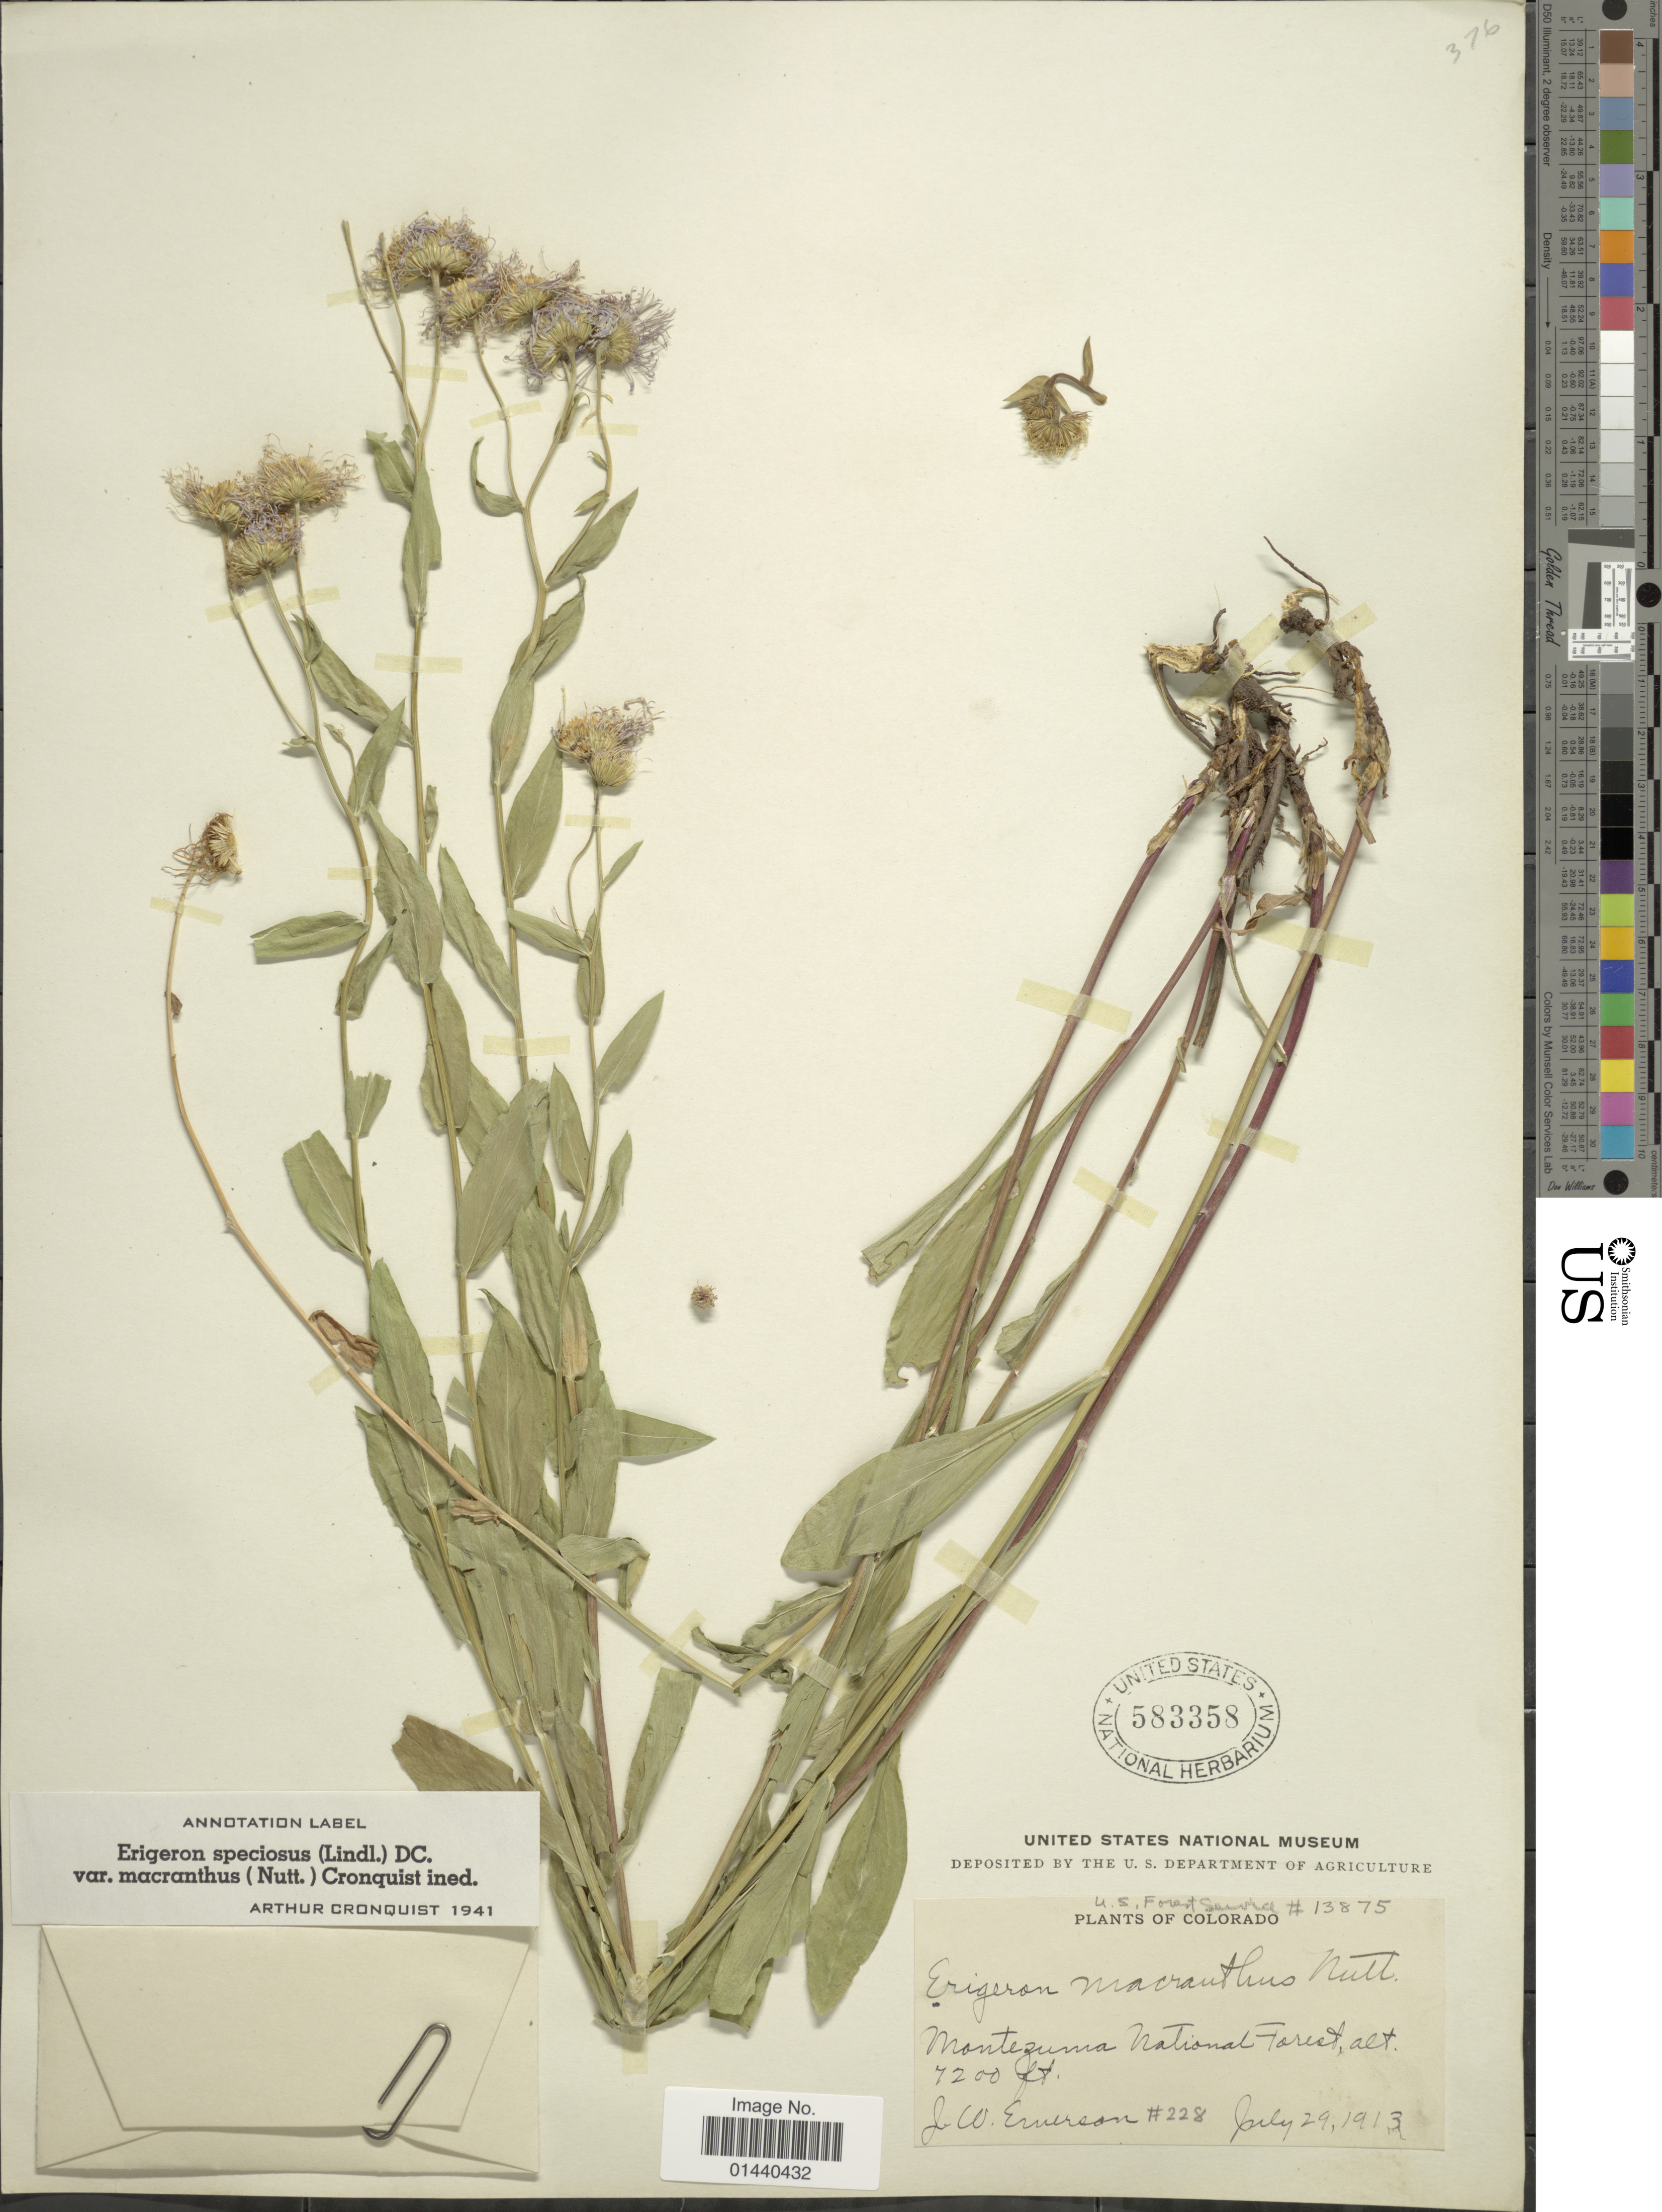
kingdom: Plantae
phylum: Tracheophyta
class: Magnoliopsida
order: Asterales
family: Asteraceae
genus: Erigeron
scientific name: Erigeron speciosus var. macranthus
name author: (Nutt.) Cronq.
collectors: J. Emerson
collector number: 228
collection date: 1913-07-29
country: United States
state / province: Colorado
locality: Montezuma National Forest.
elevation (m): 2195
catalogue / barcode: US 583358